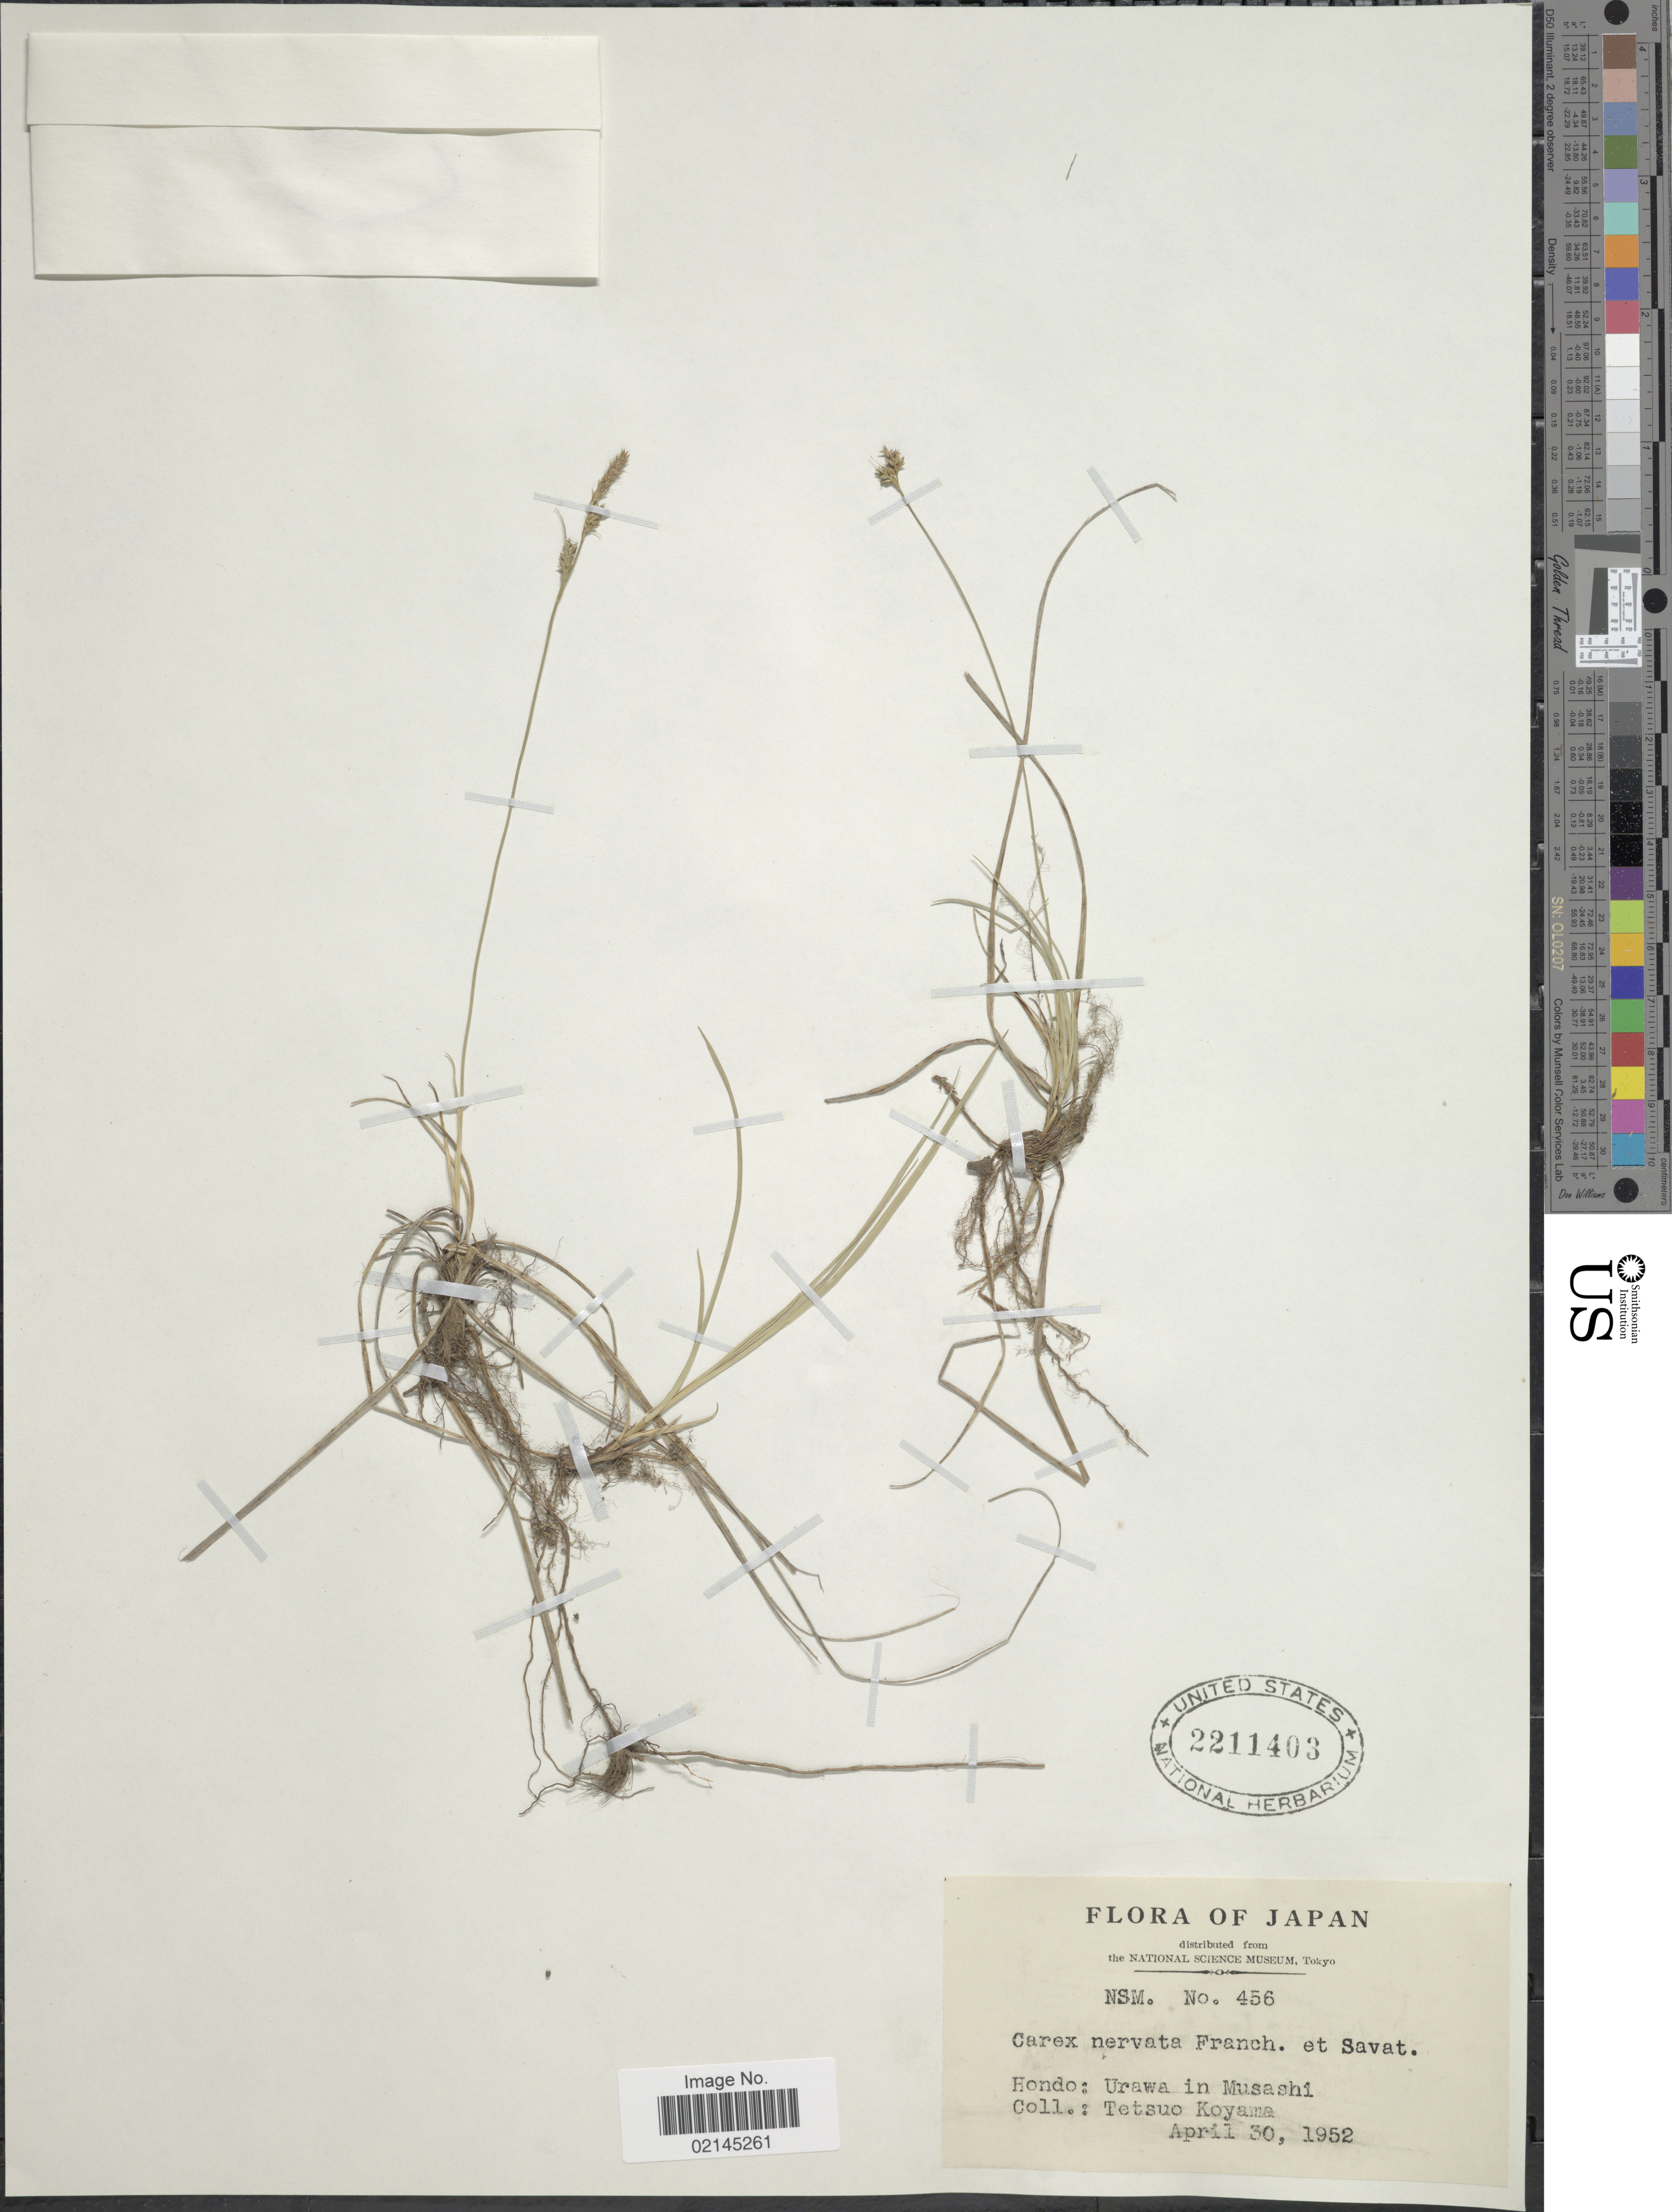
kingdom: Plantae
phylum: Tracheophyta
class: Liliopsida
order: Poales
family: Cyperaceae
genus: Carex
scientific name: Carex nervata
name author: Franch. & Sav.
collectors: T. Koyama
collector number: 456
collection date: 1952-04-30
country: Japan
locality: Hondo: Urawa in Musashi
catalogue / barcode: US 2211403